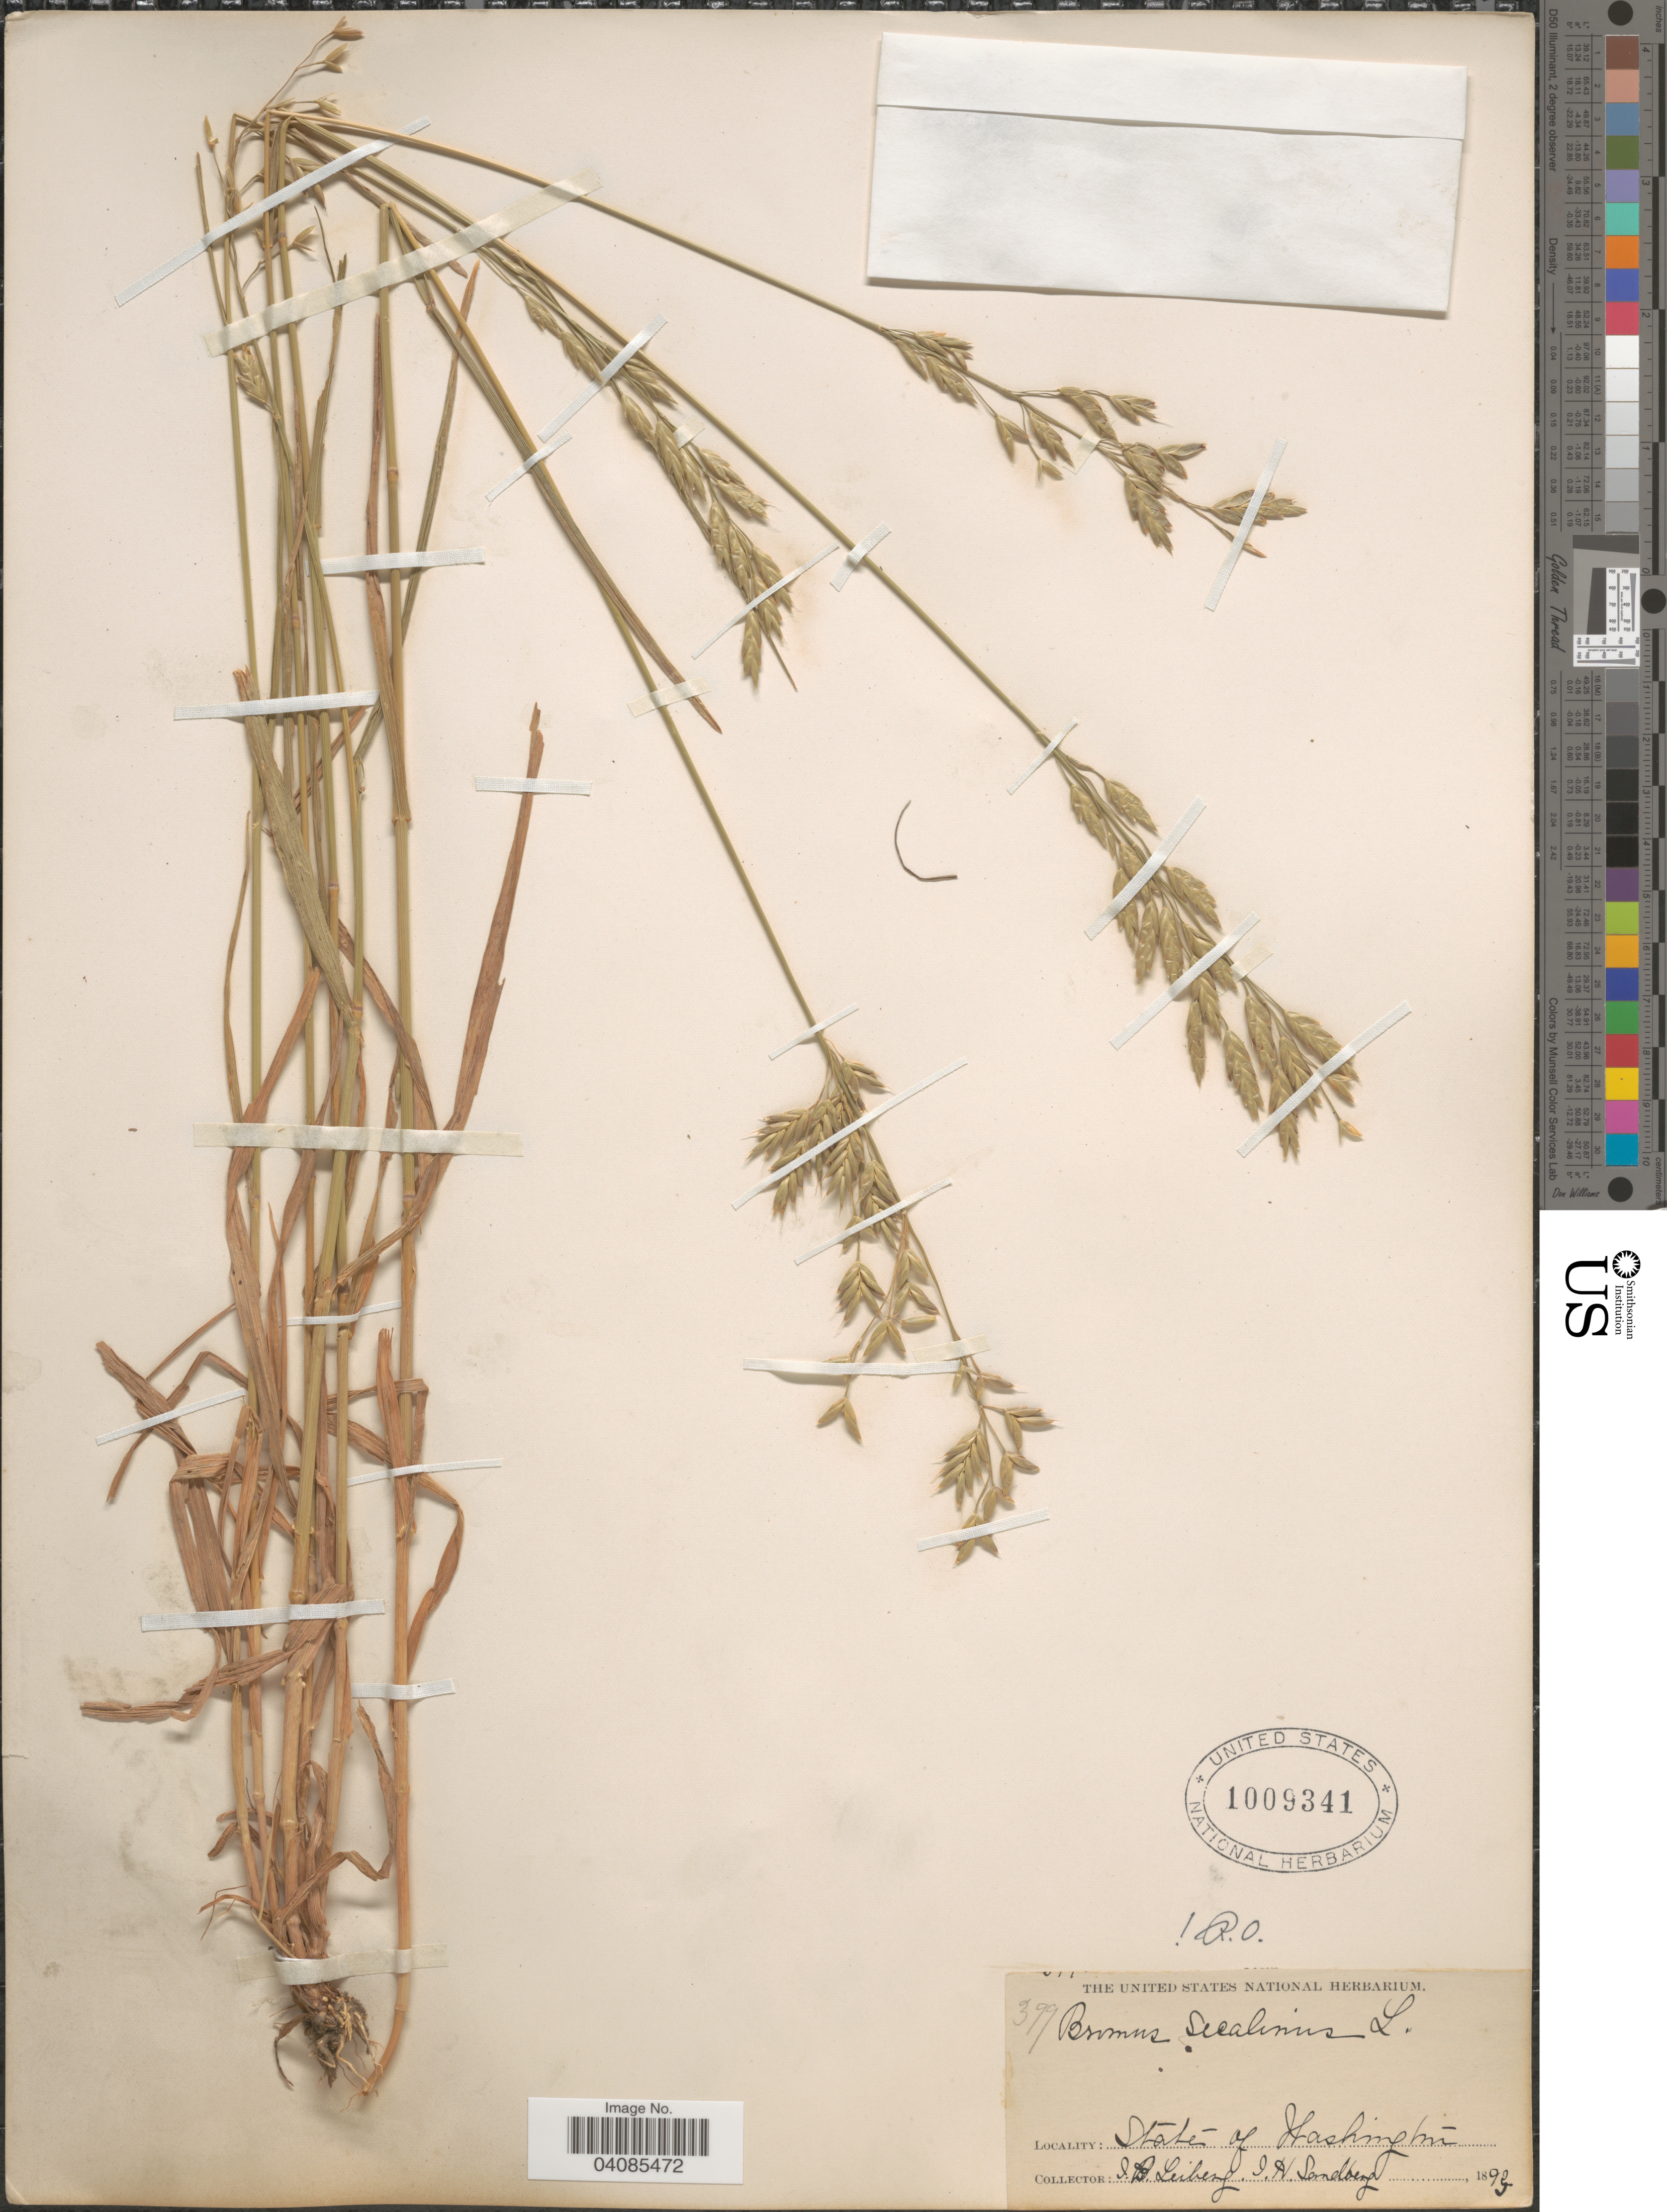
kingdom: Plantae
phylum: Tracheophyta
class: Liliopsida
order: Poales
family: Poaceae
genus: Bromus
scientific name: Bromus secalinus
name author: L.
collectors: J. B. Leiberg & J. H. Sandberg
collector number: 399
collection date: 1893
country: United States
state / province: Washington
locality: State of Washington.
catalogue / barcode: US 1009341